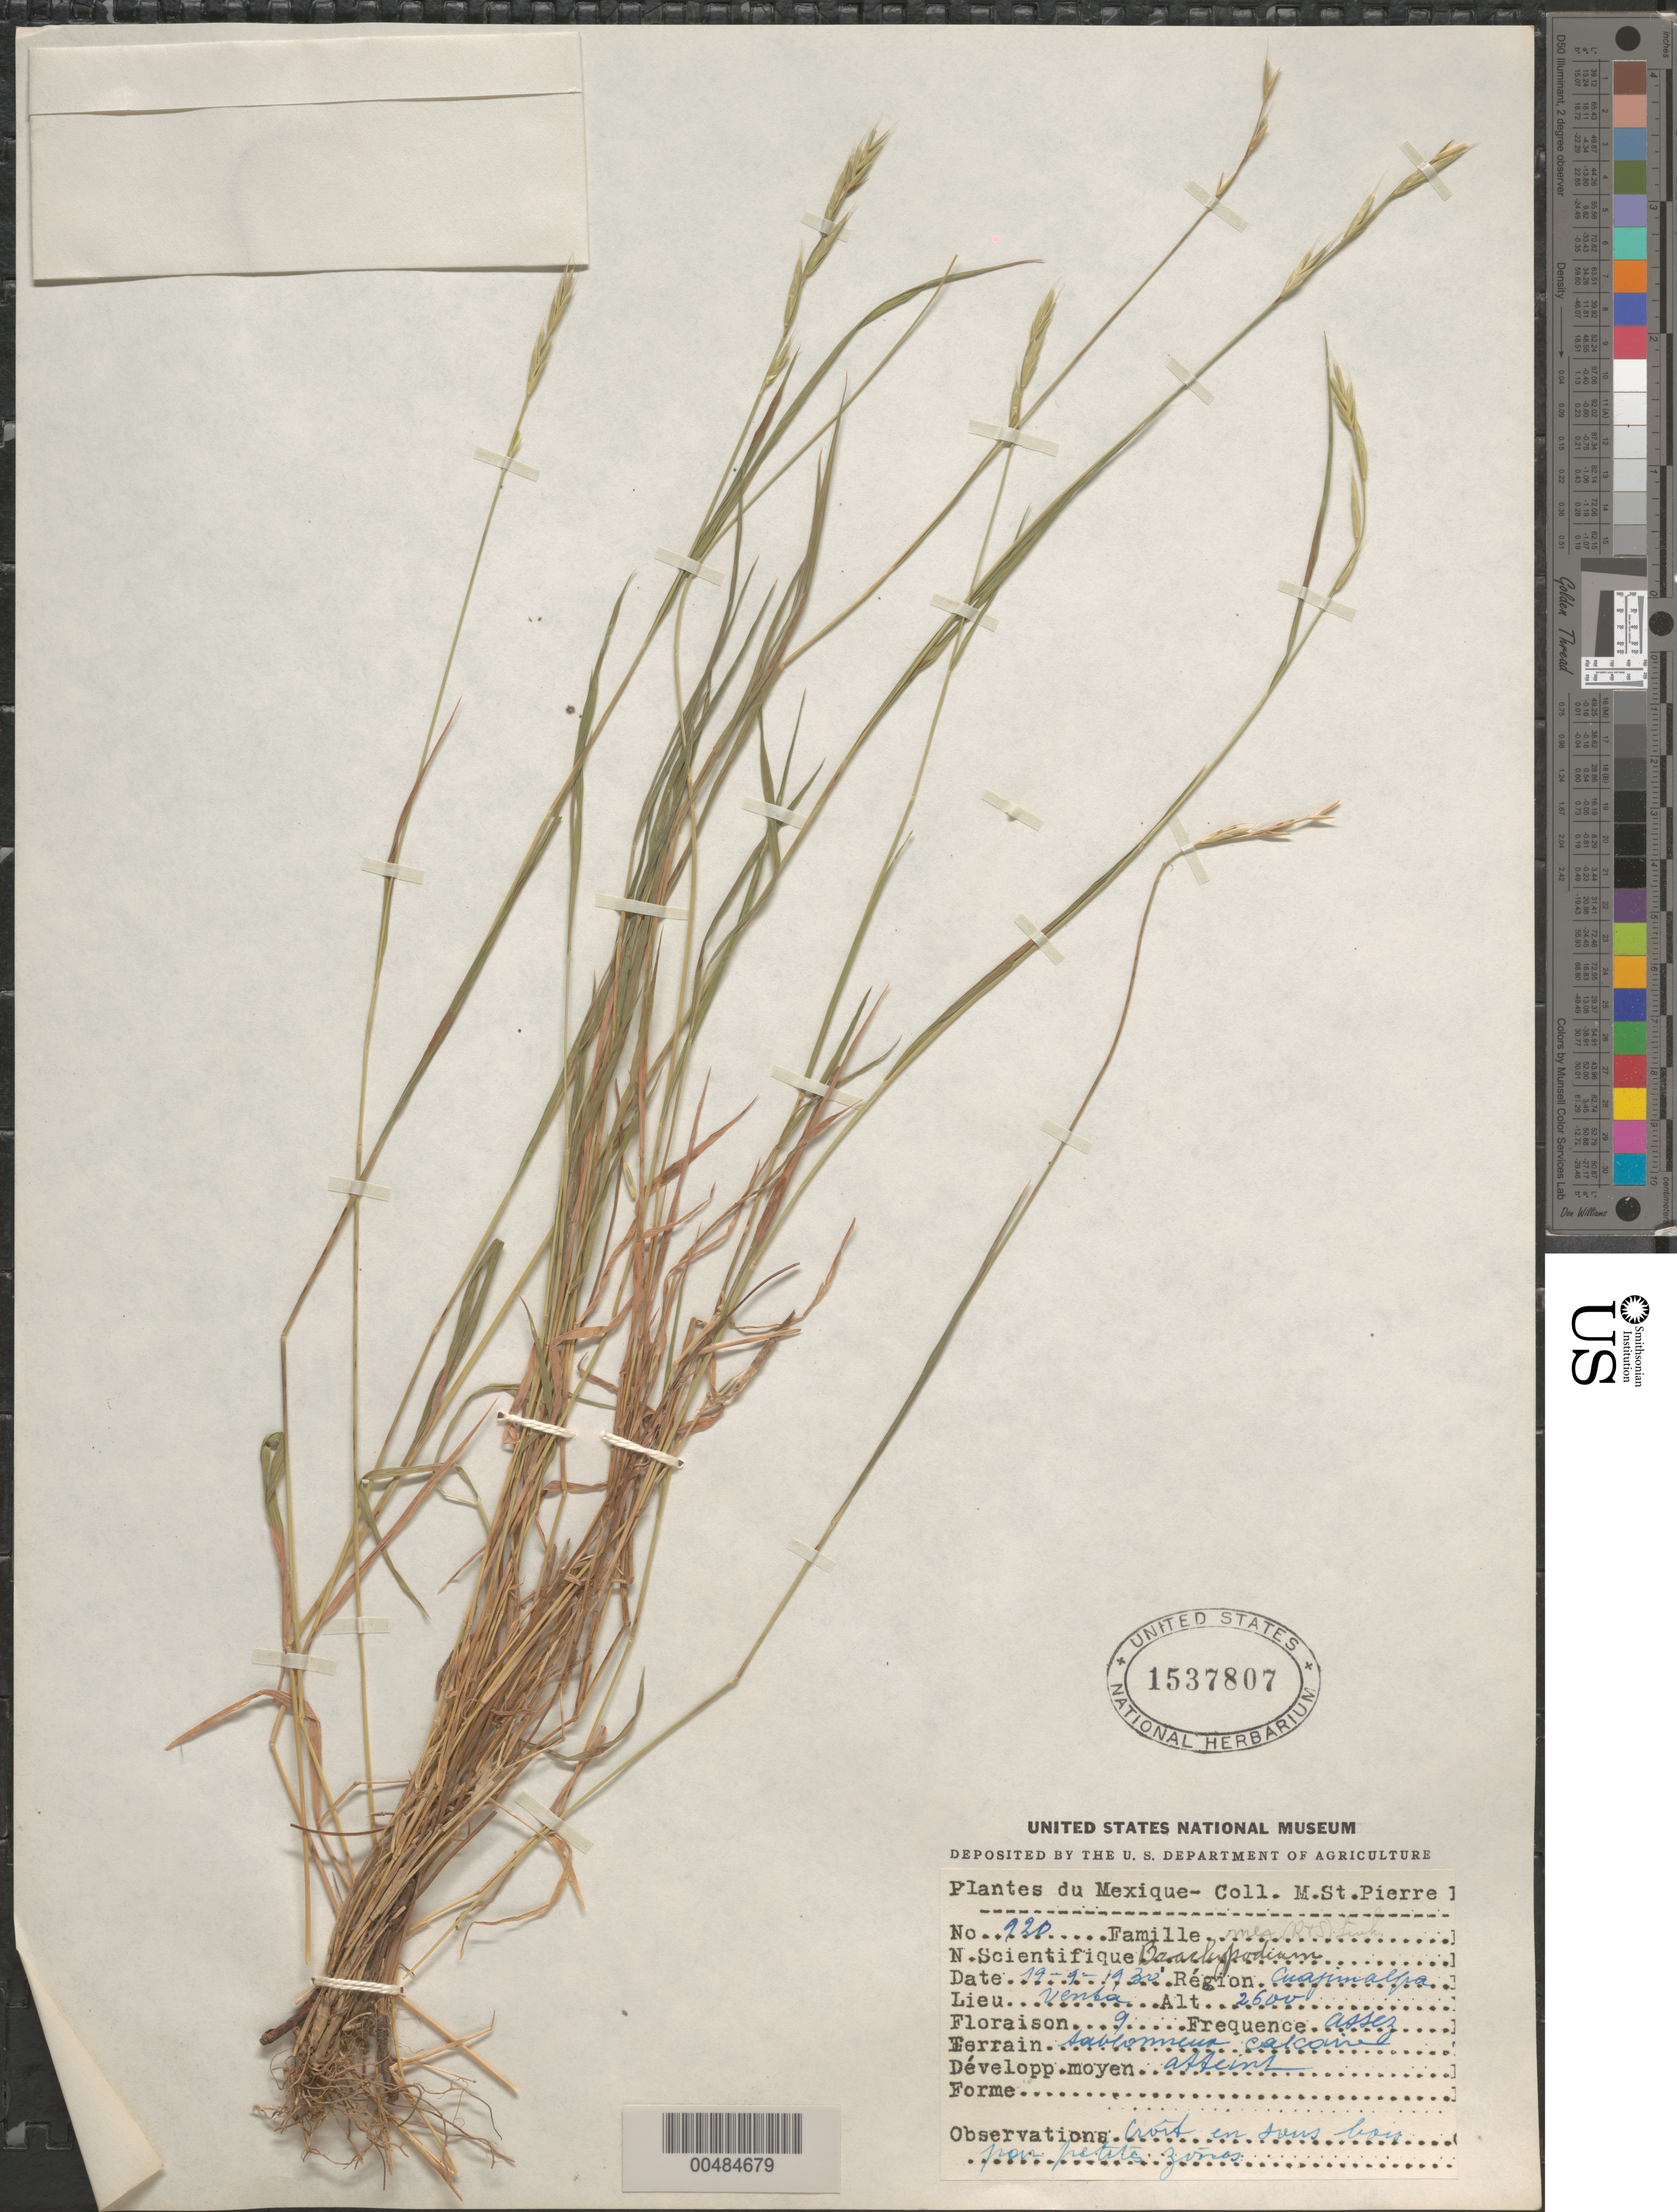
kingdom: Plantae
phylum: Tracheophyta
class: Liliopsida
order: Poales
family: Poaceae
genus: Brachypodium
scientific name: Brachypodium sp.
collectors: M. Saint-Pierre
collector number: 920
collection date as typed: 19 Sep 1930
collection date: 1930-09-19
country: Mexico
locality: Cuajimalpa, Venba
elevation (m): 2600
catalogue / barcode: US 1537807